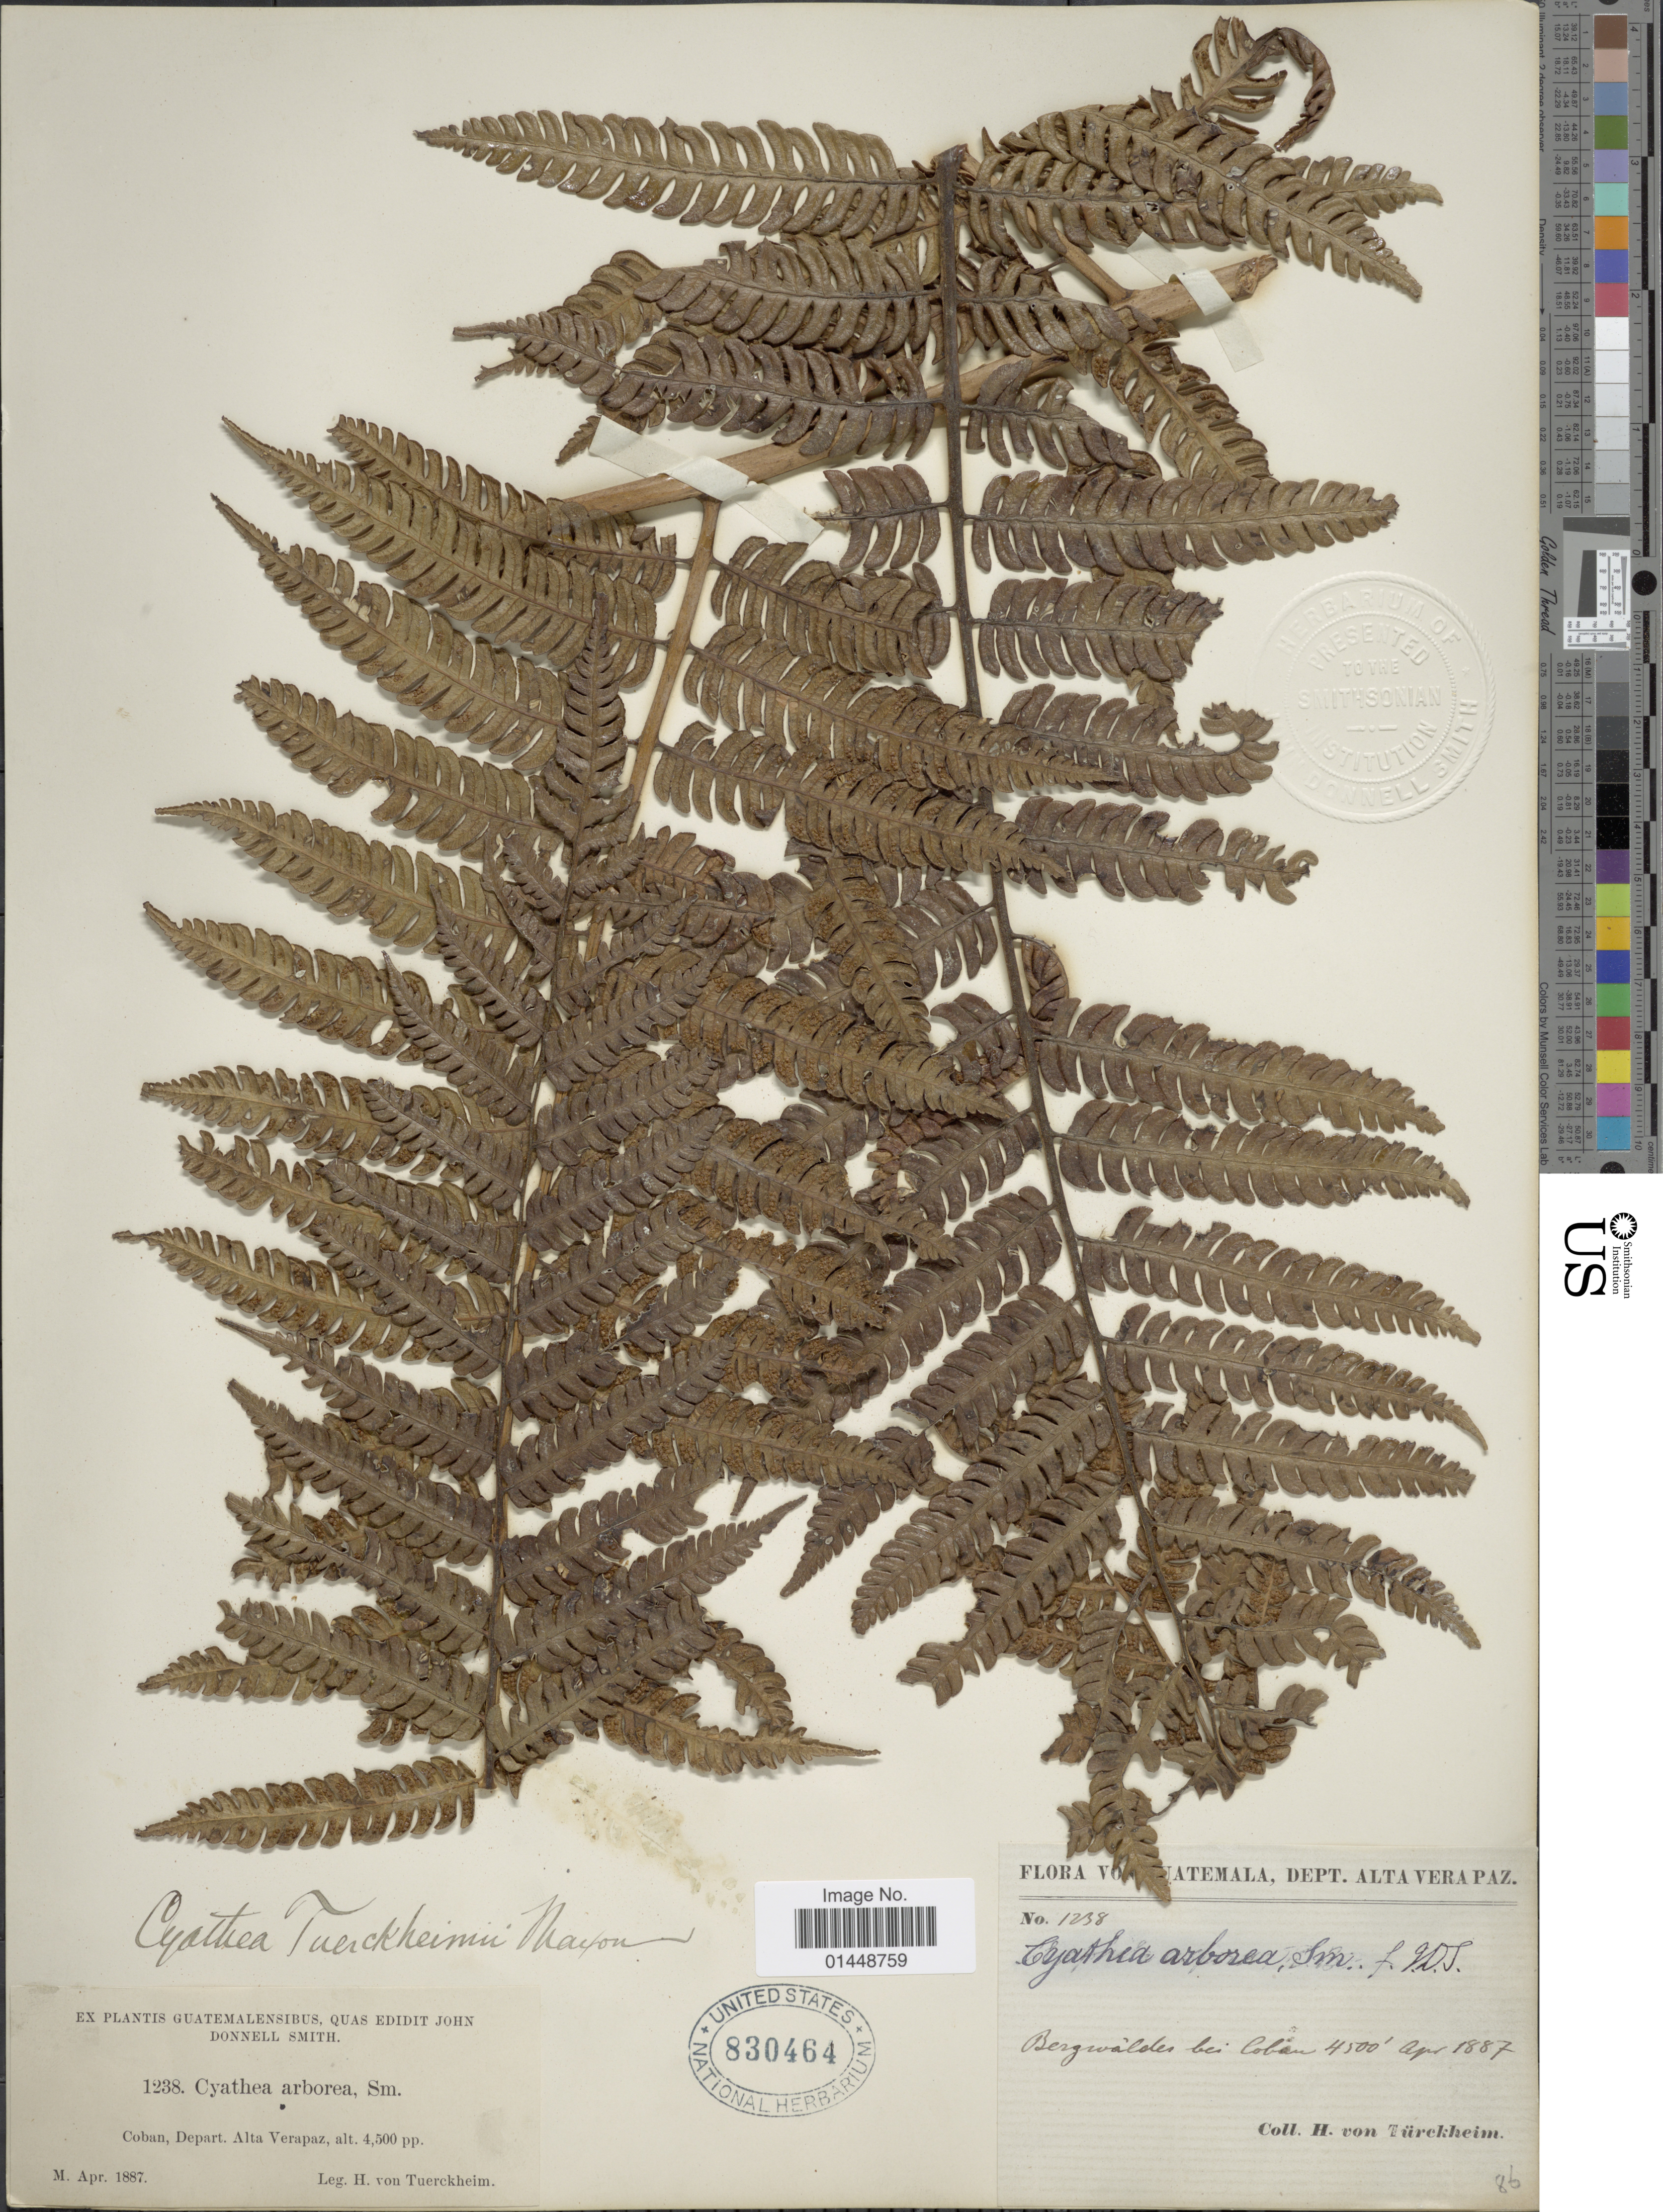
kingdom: Plantae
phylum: Tracheophyta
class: Polypodiopsida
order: Cyatheales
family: Cyatheaceae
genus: Cyathea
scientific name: Cyathea divergens var. tuerckheimii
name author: (Maxon) R.M. Tryon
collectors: H. von Tuerckheim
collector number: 1238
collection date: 1887-04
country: Guatemala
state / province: Alta Verapaz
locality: Coban, Depart. Alta Verapaz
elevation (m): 1372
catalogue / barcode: US 830464